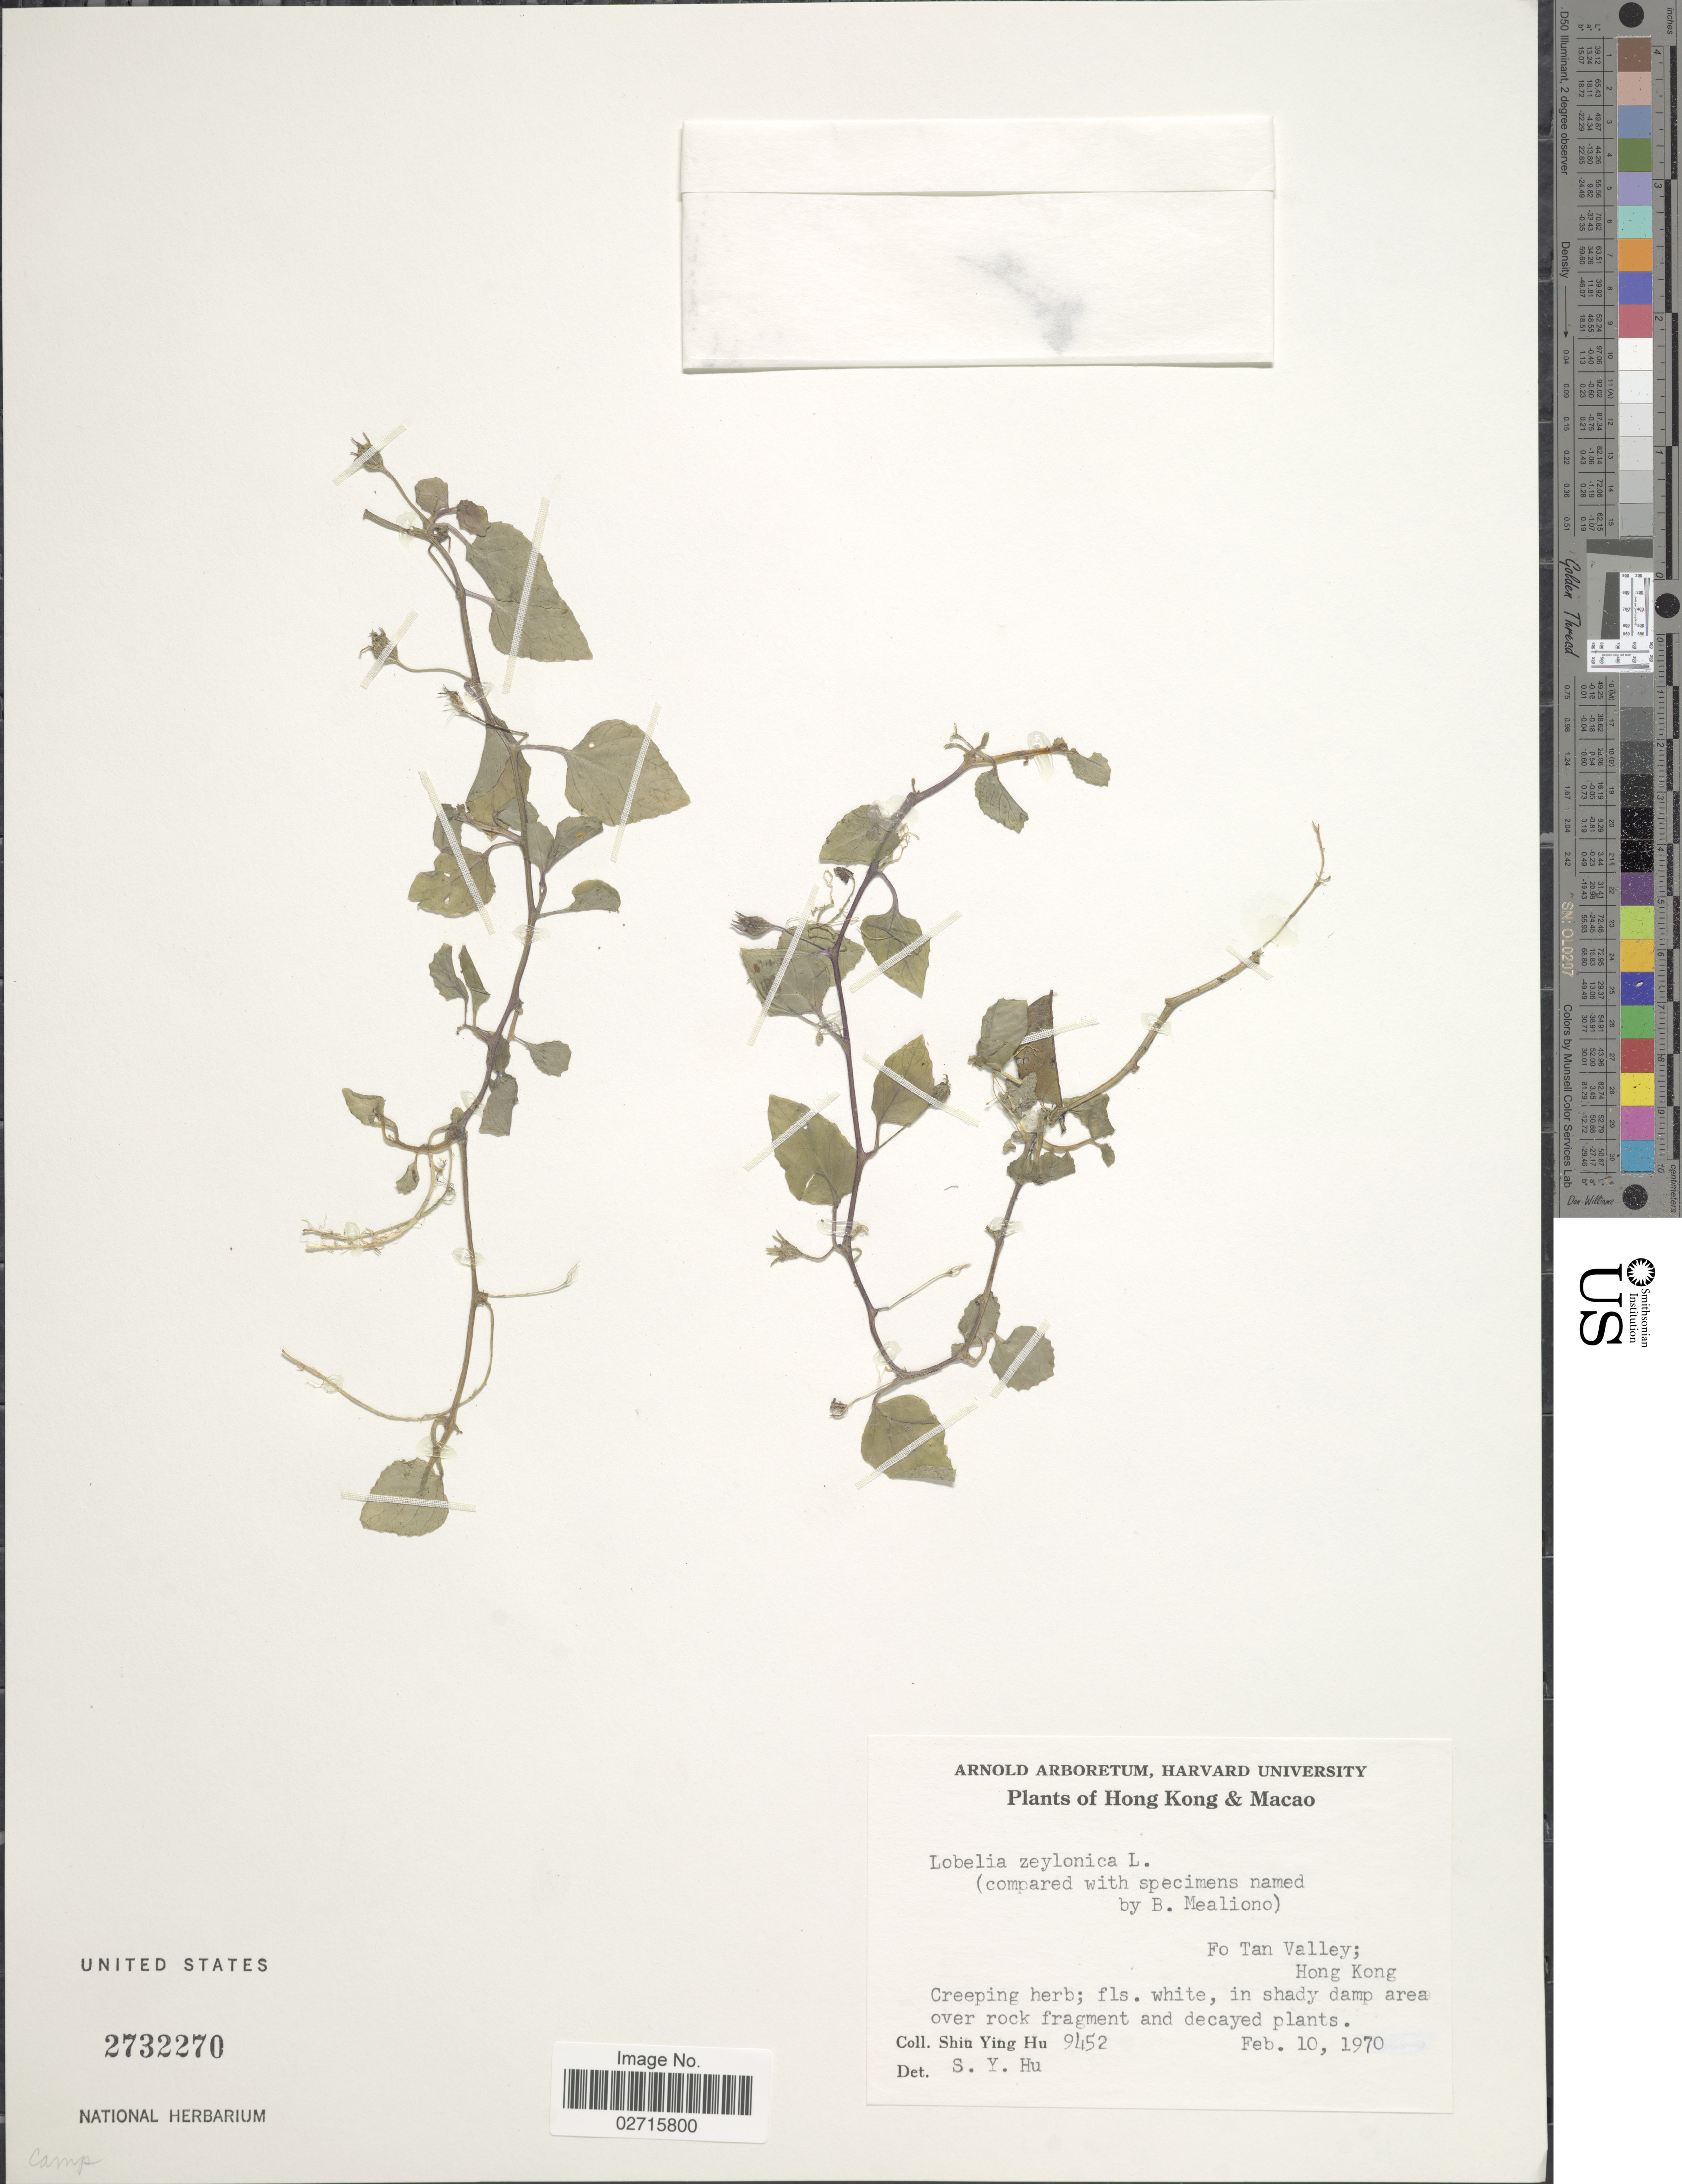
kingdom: Plantae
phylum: Tracheophyta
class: Magnoliopsida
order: Asterales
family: Campanulaceae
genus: Lobelia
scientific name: Lobelia succulenta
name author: Blume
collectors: S. Y. Hu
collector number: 9452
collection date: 1970-02-10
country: China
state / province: Hong Kong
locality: Hong Kong & Macao. Fo Tan Valley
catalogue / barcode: US 2732270